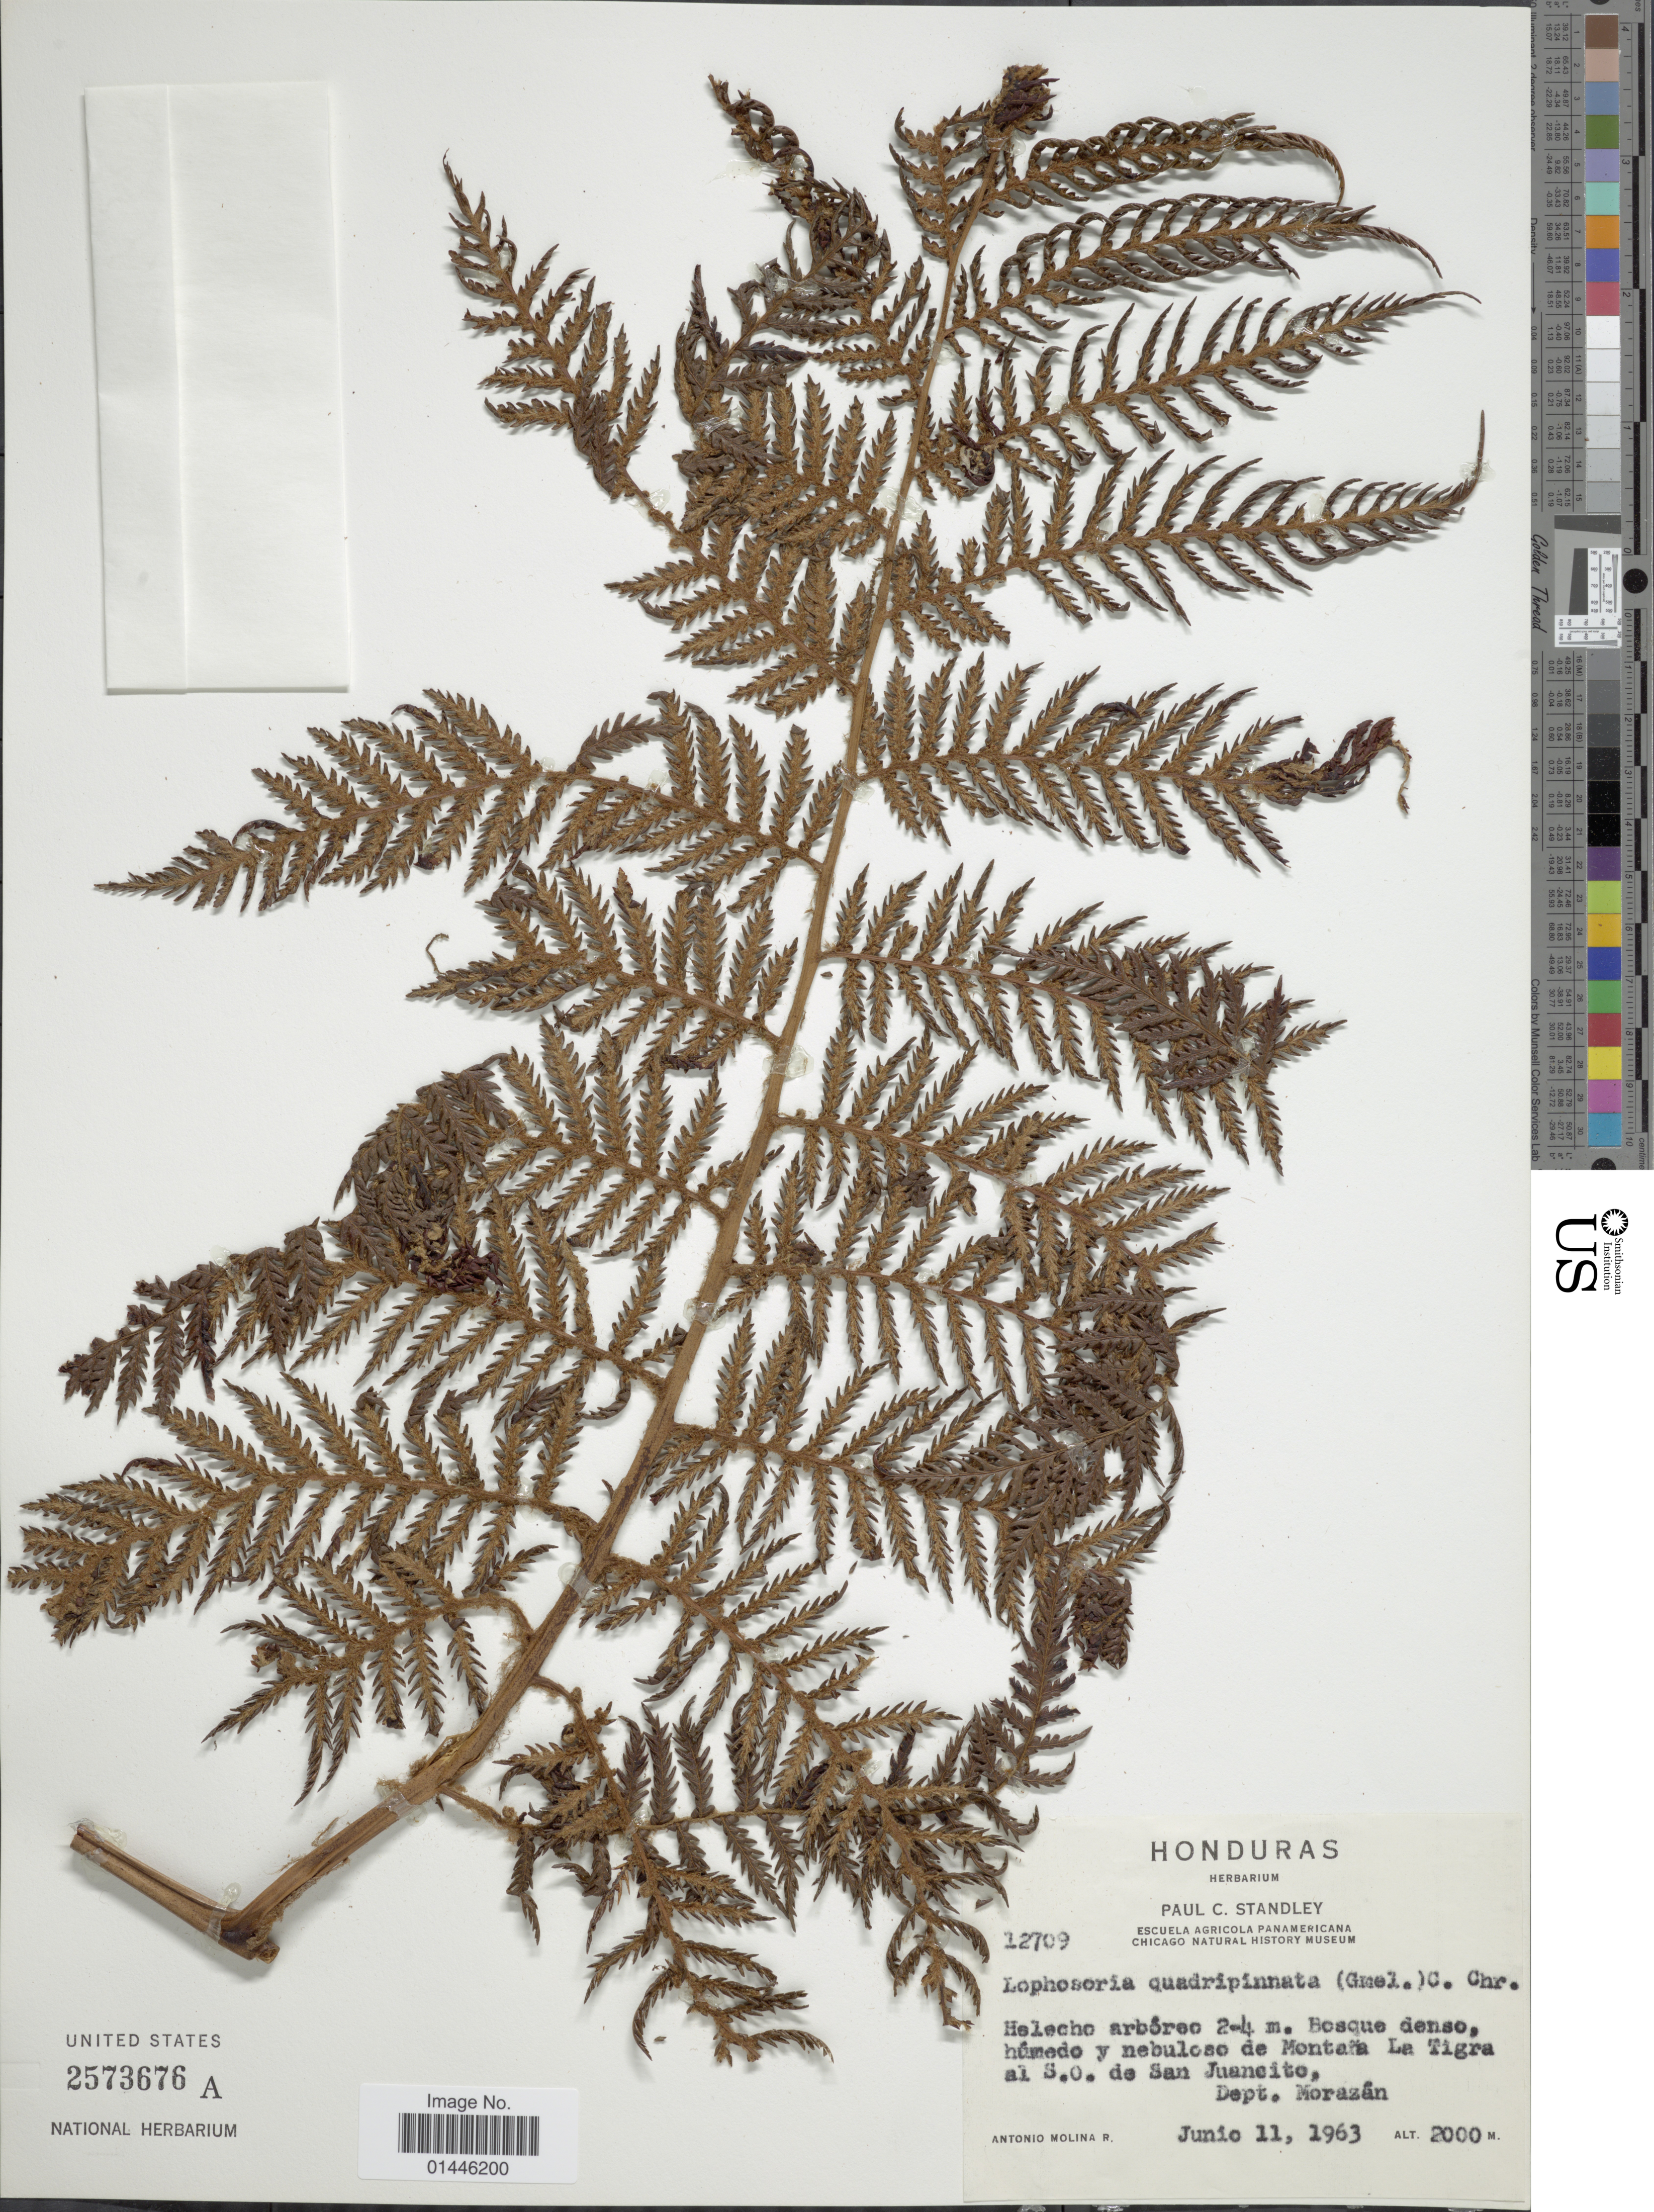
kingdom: Plantae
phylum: Tracheophyta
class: Polypodiopsida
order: Cyatheales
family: Dicksoniaceae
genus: Lophosoria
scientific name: Lophosoria quadripinnata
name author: (J.F. Gmel.) C. Chr.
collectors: A. Molina R.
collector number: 12709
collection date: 1963-06-11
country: Honduras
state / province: Fco. Morazán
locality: Montaña La Tigra al S.O. de San Juancito. Dept. Morazán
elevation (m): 2000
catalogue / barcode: US 2573676A